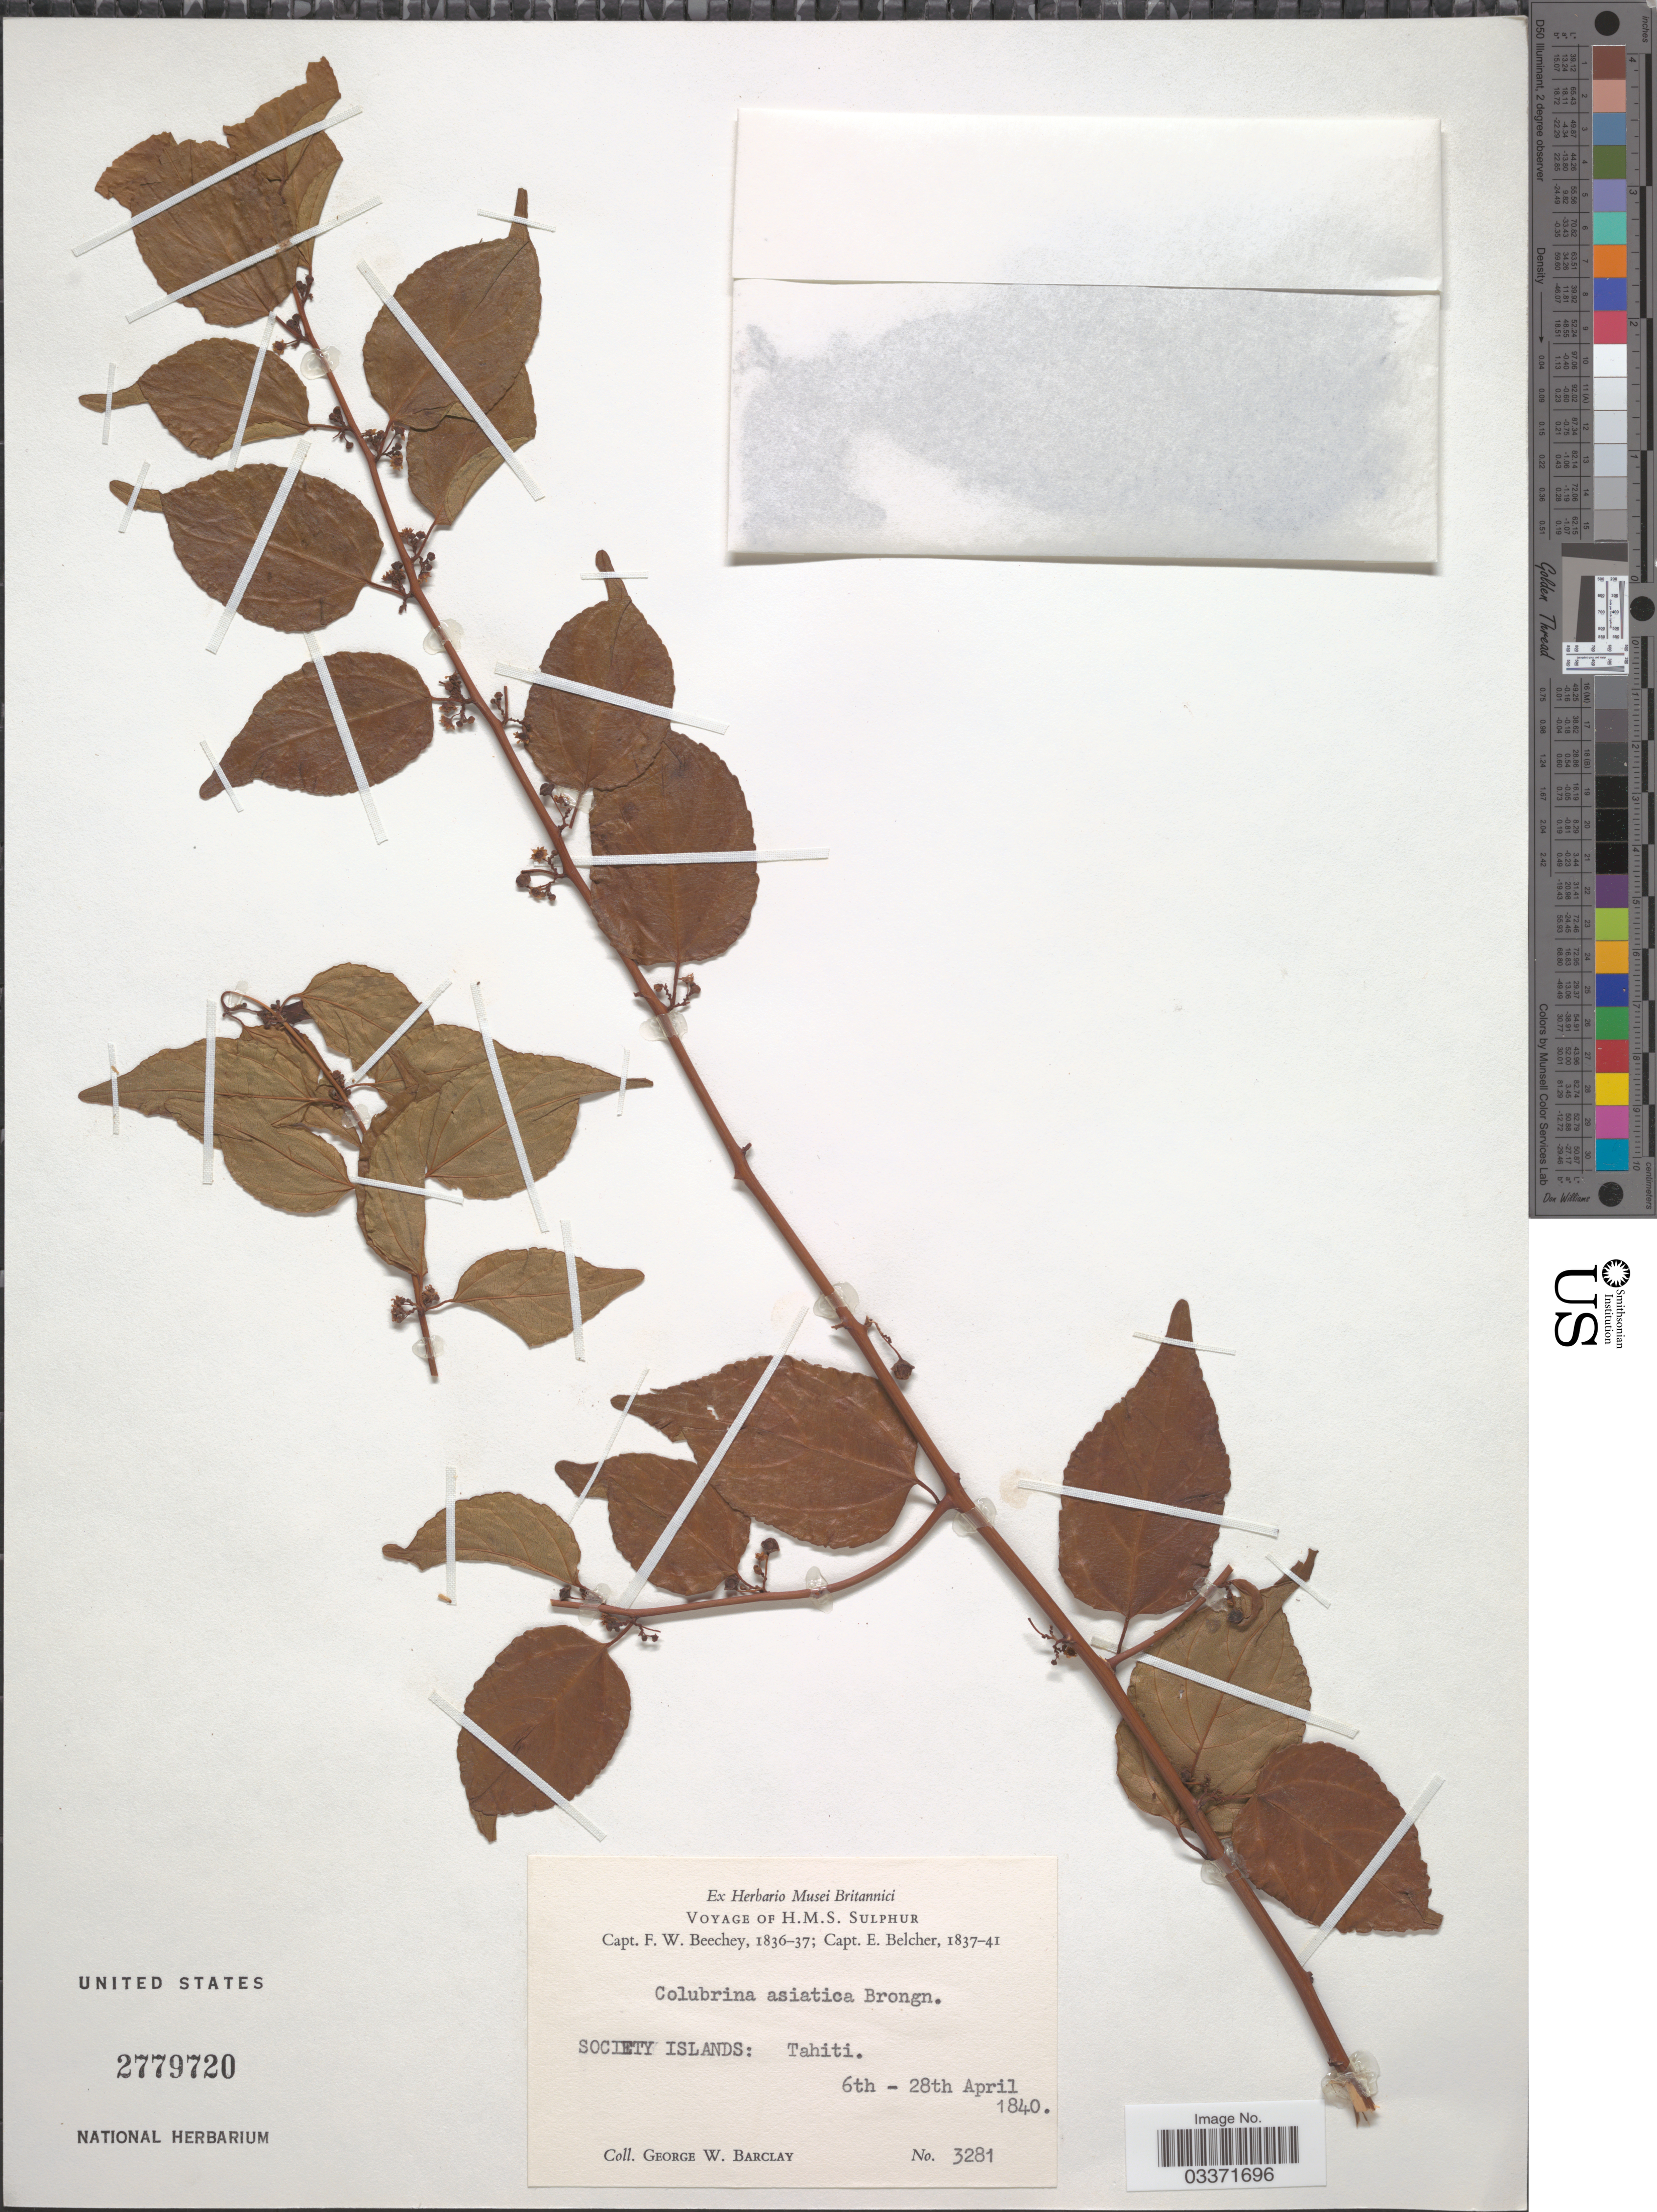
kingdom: Plantae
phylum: Tracheophyta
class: Magnoliopsida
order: Rosales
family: Rhamnaceae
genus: Colubrina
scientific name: Colubrina asiatica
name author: (L.) Brongn.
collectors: G. W. Barclay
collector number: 3281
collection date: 1840-04-06/1840-04-28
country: French Polynesia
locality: Society Islands: Tahiti.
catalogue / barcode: US 2779720